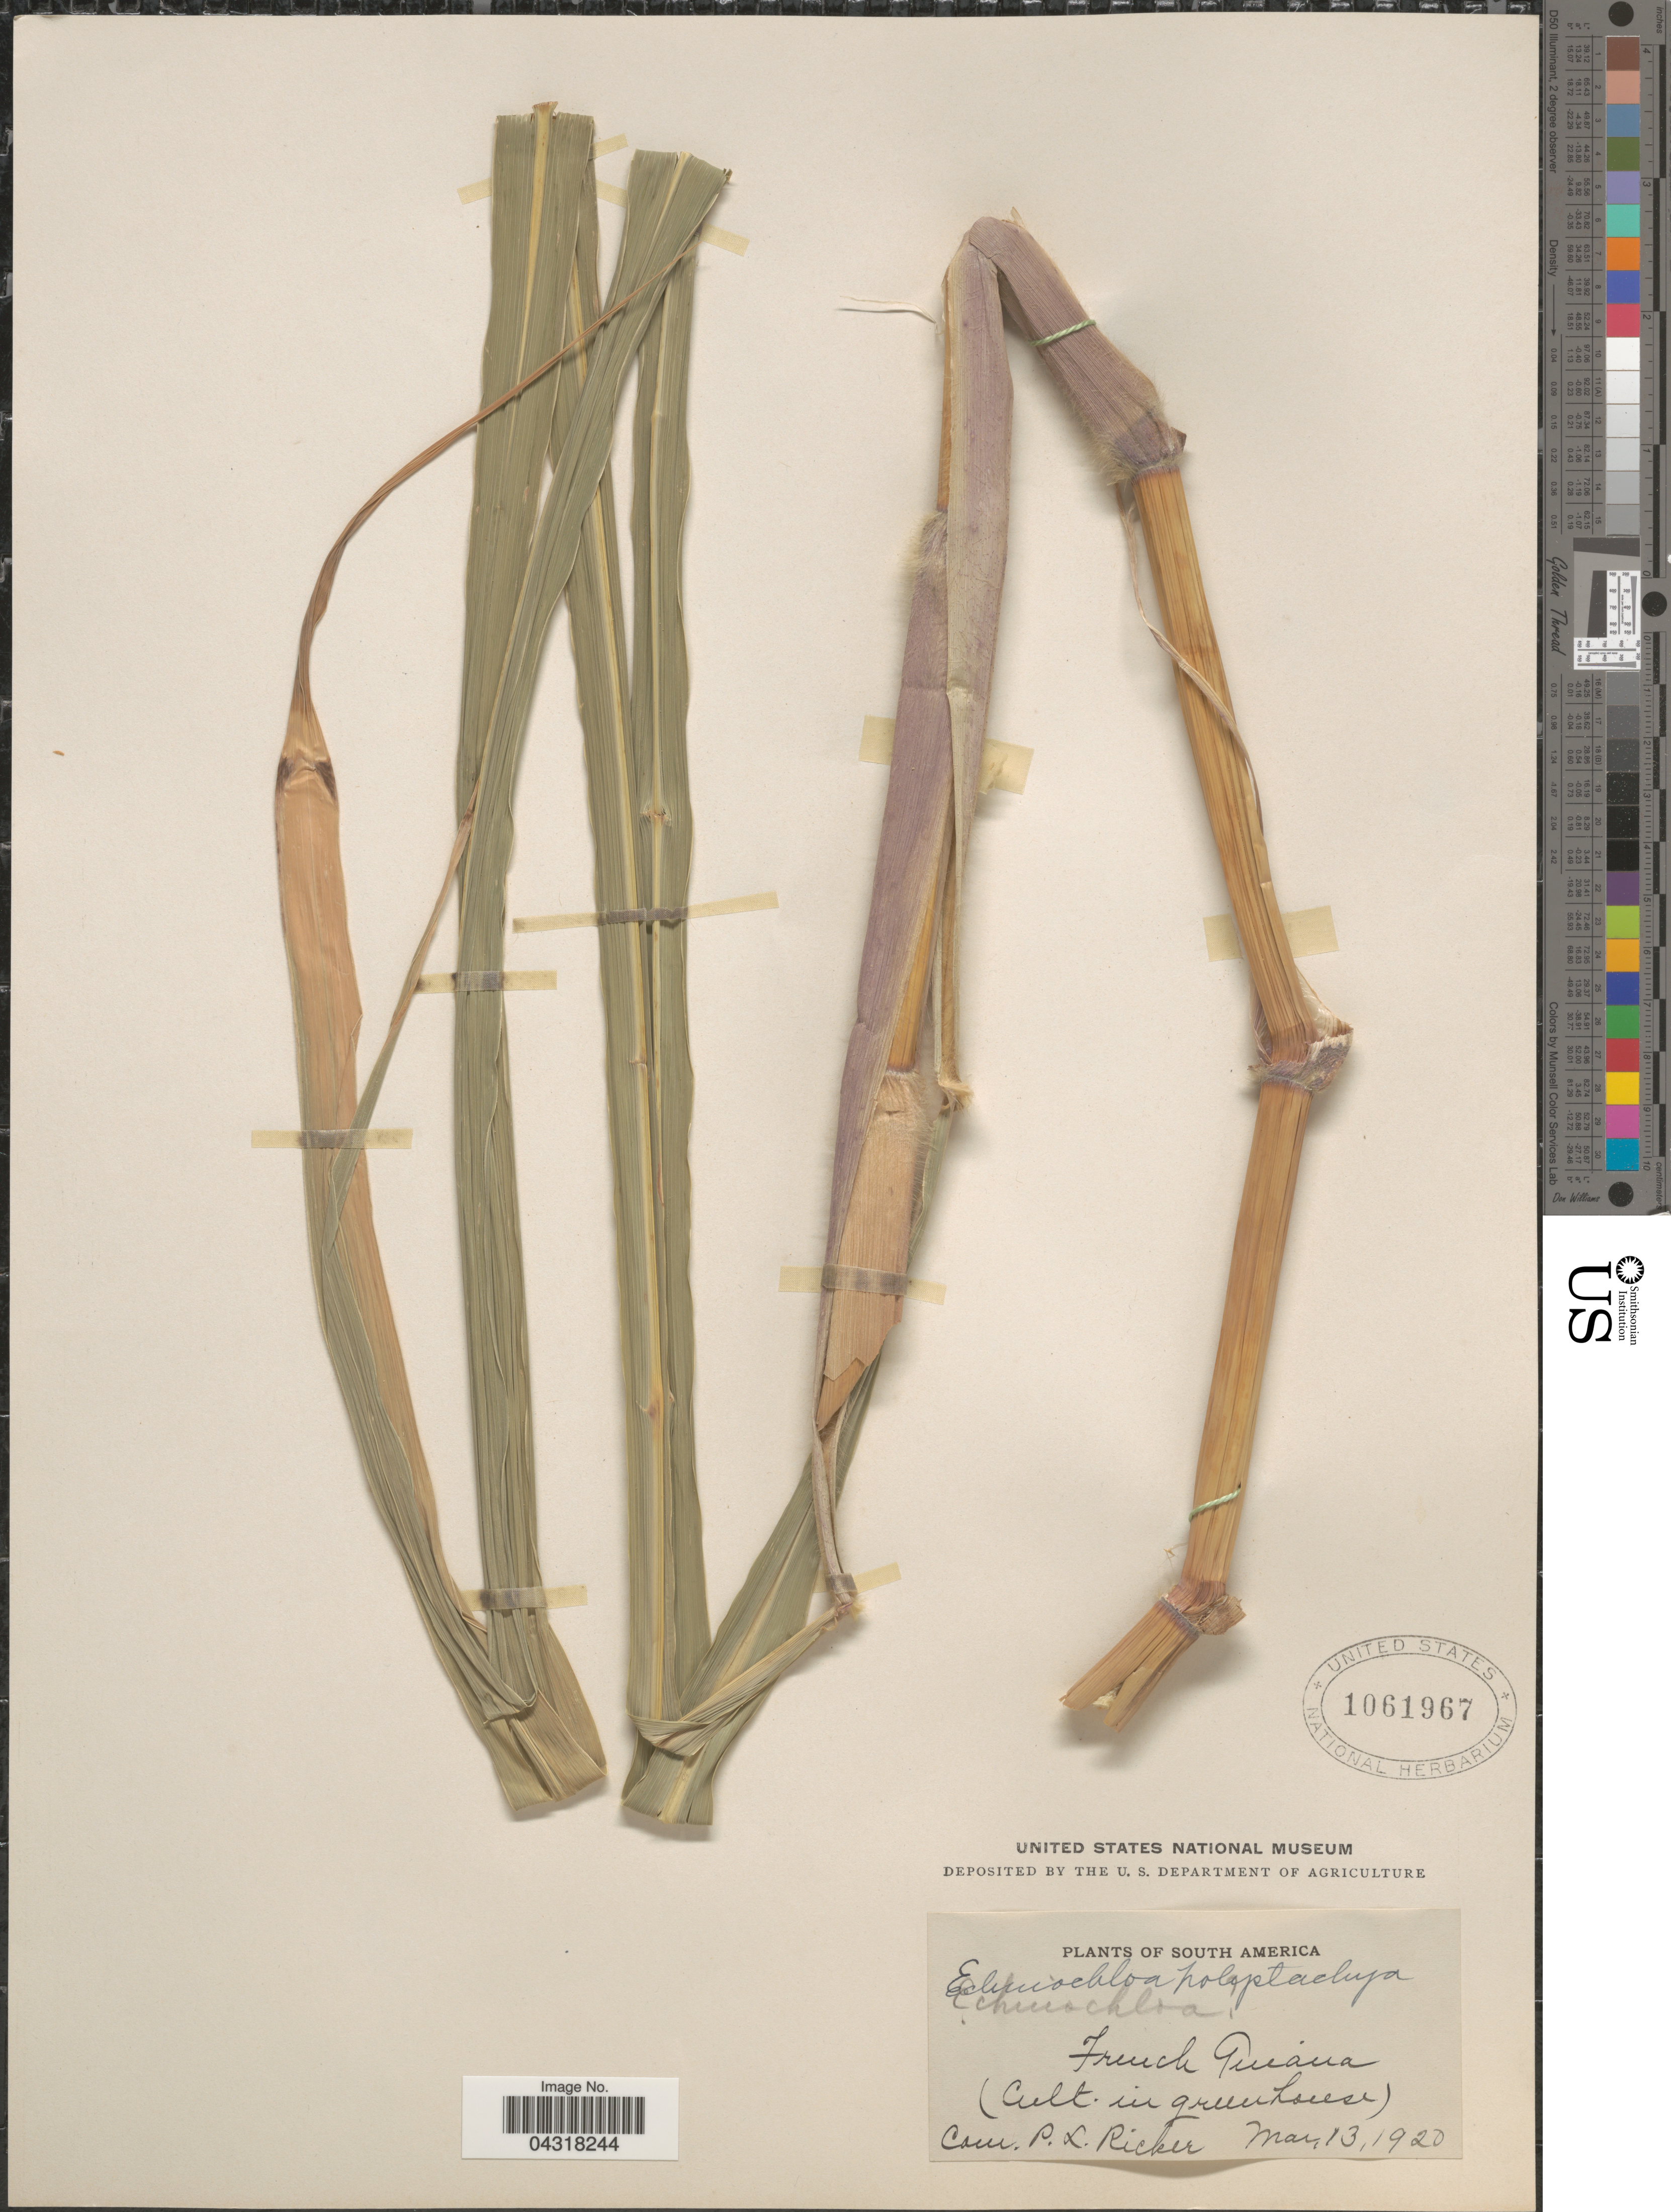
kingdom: Plantae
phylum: Tracheophyta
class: Liliopsida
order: Poales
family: Poaceae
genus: Echinochloa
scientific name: Echinochloa polystachya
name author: (Kunth) Hitchc.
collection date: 1920-03-13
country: French Guiana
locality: (Cult. in greenhouse).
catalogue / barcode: US 1061967